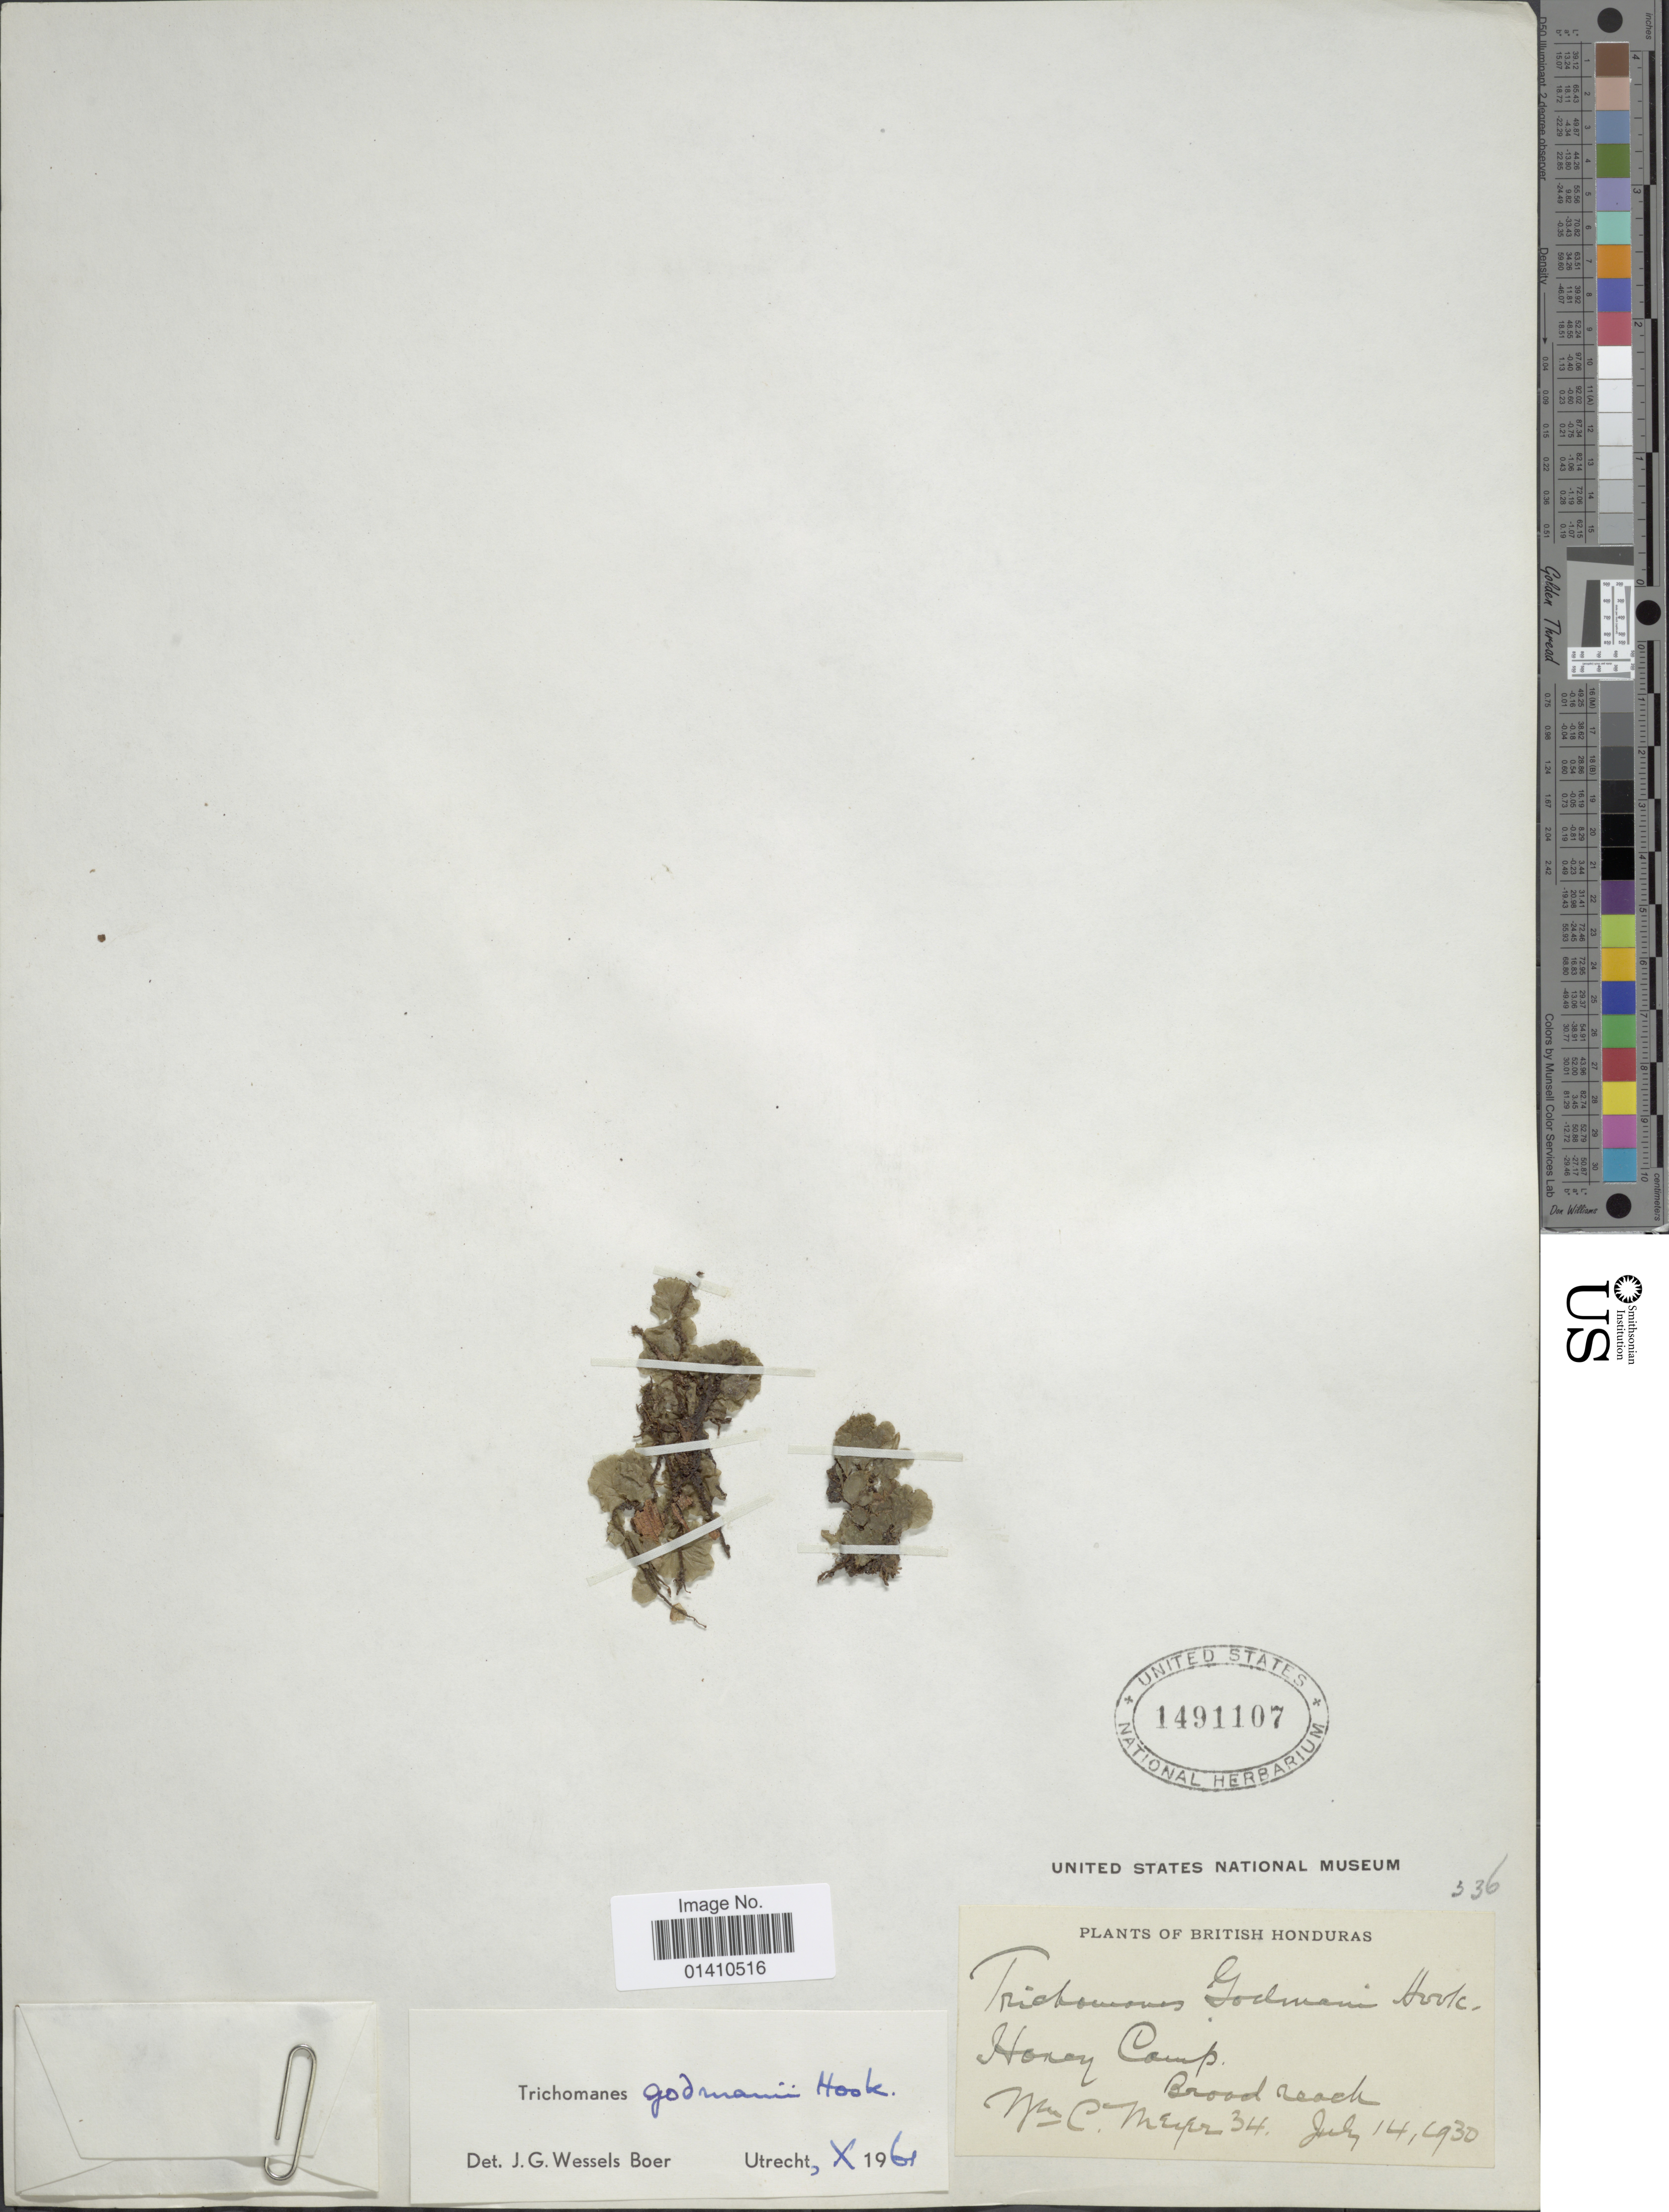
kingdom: Plantae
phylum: Tracheophyta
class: Polypodiopsida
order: Hymenophyllales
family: Hymenophyllaceae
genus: Didymoglossum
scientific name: Didymoglossum godmanii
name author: (Hook. ex Baker) Ebihara & Dubuisson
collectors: W. Meyer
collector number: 34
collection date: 1930-07-14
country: Belize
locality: Honey Camp, Brood reach, British Honduras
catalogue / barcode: US 1491107